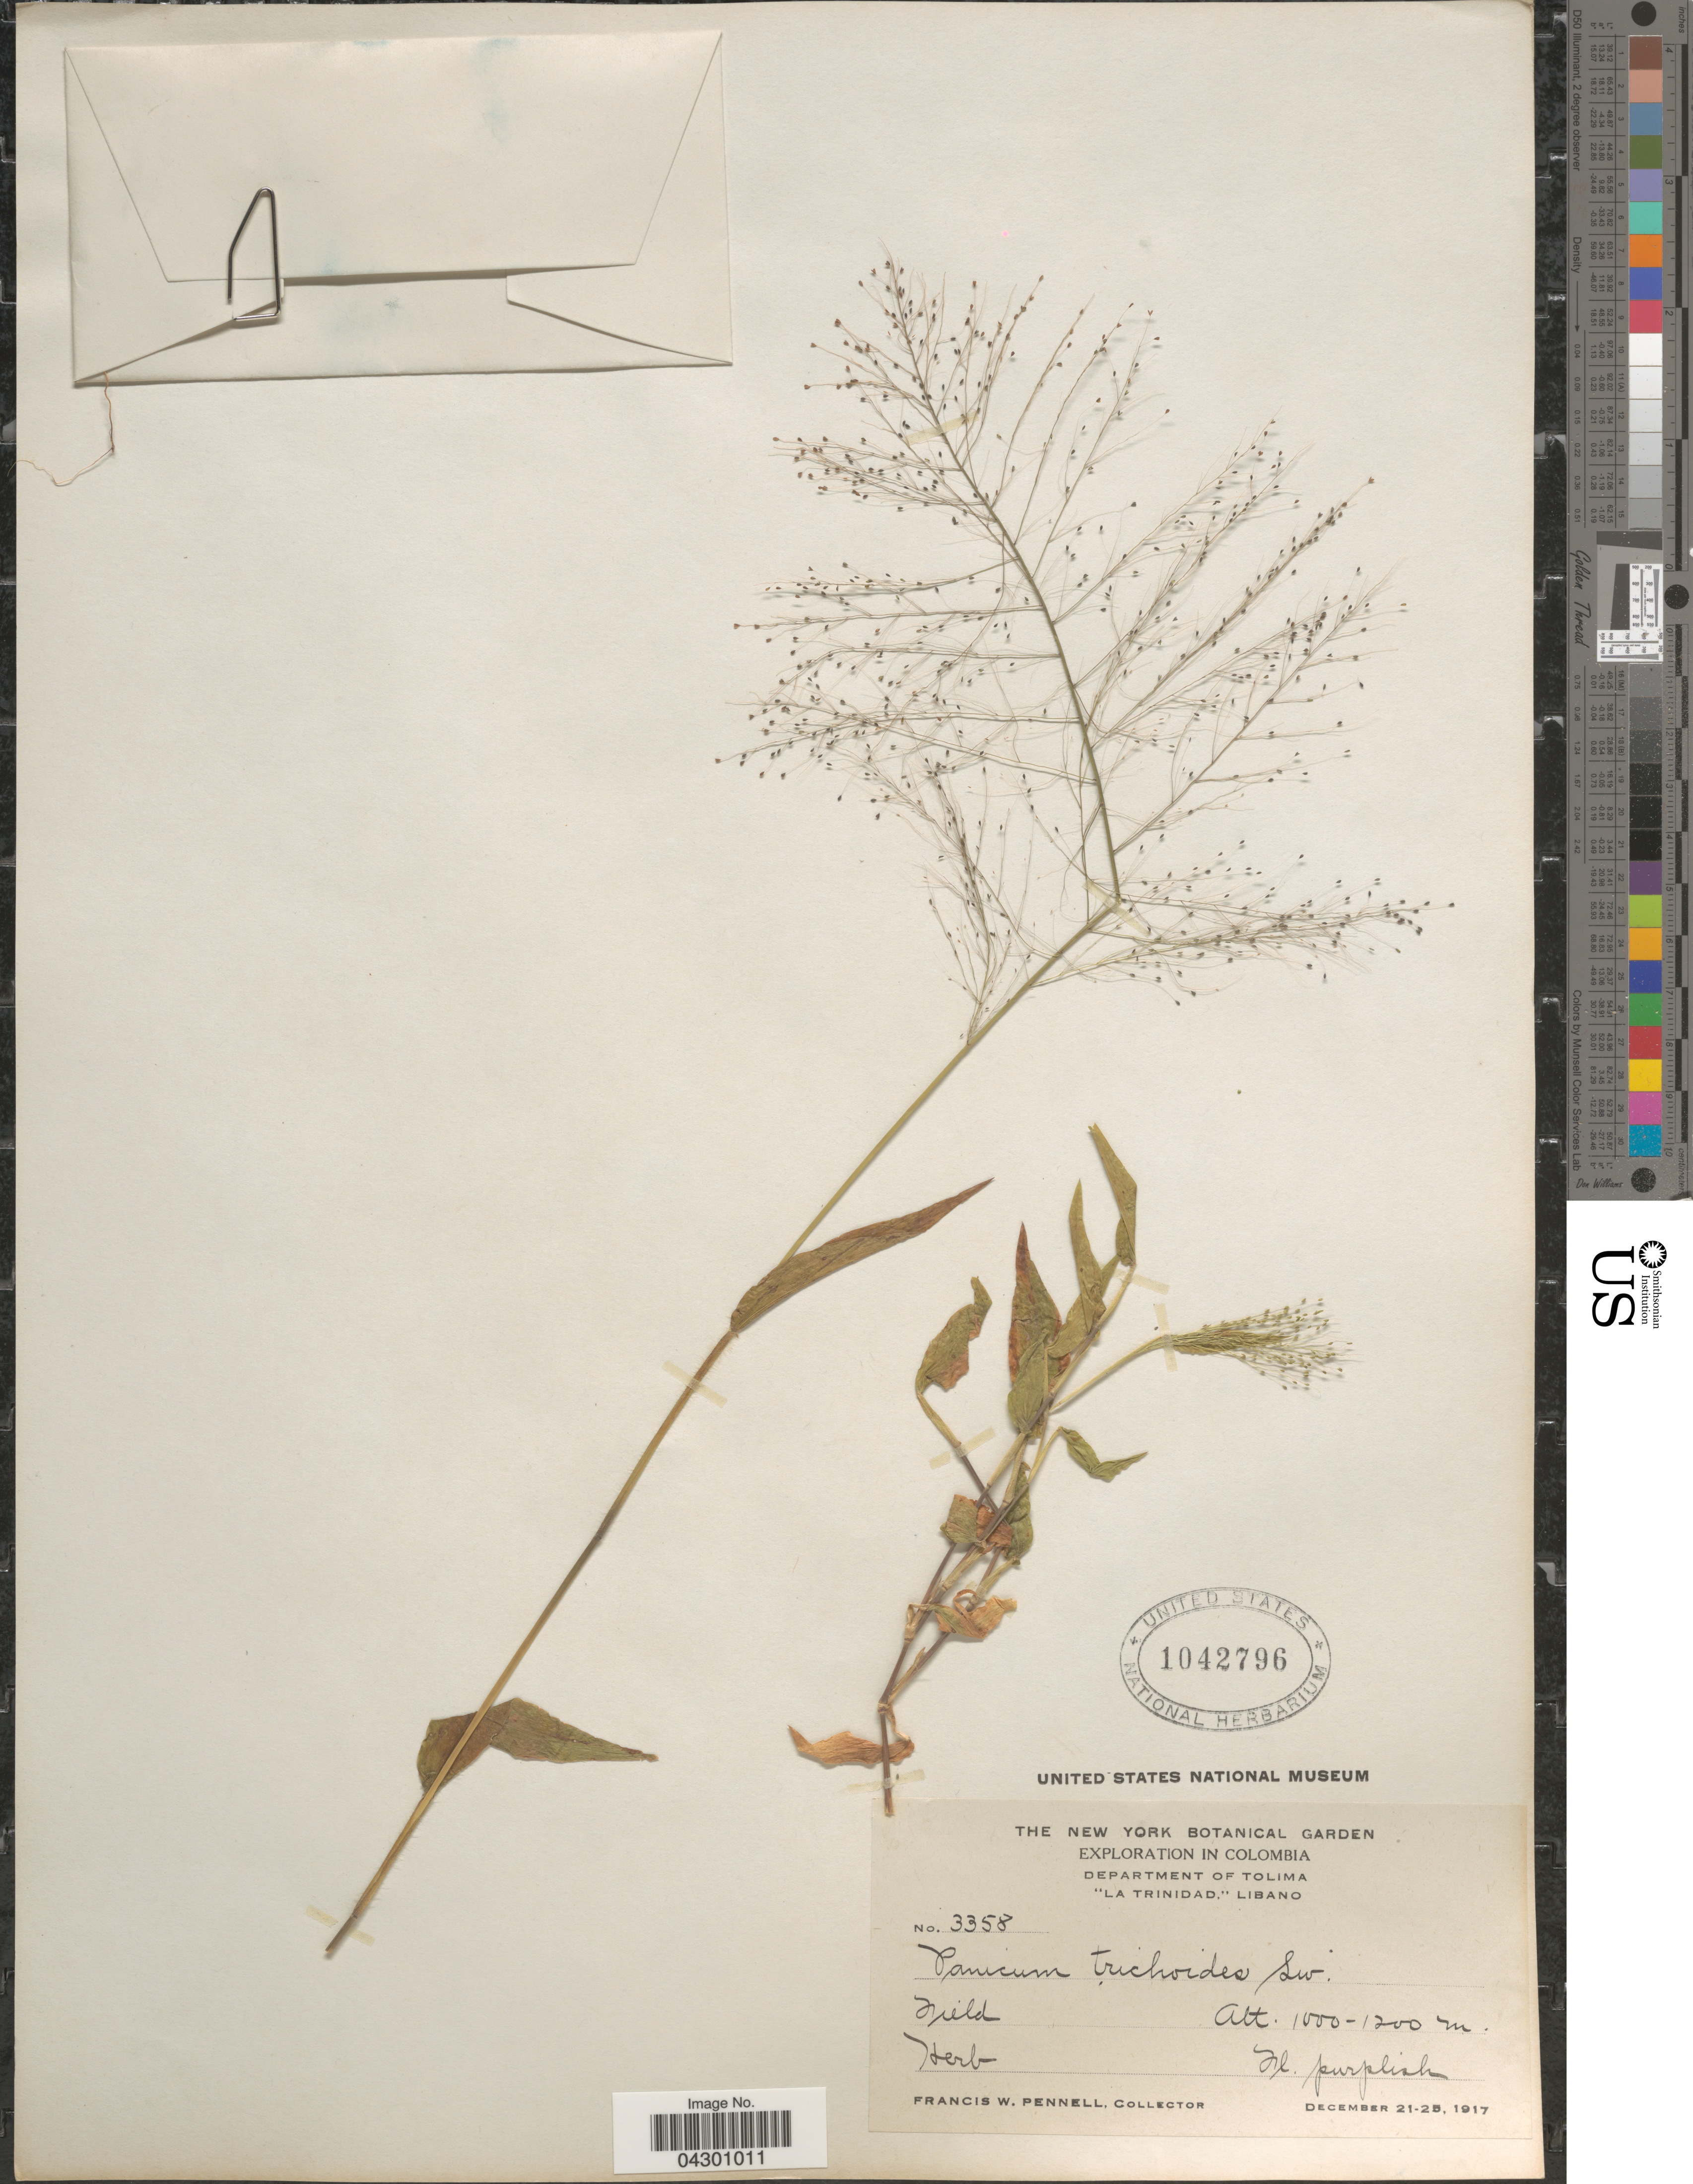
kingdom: Plantae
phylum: Tracheophyta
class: Liliopsida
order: Poales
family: Poaceae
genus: Panicum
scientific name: Panicum trichoides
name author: Sw.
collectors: F. W. Pennell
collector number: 3358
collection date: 1917-12-21/1917-12-25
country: Colombia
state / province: Tolima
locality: Exploration in Colombia. Department of Tolima. "La Trinidad," Libano.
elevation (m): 1000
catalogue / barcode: US 1042796